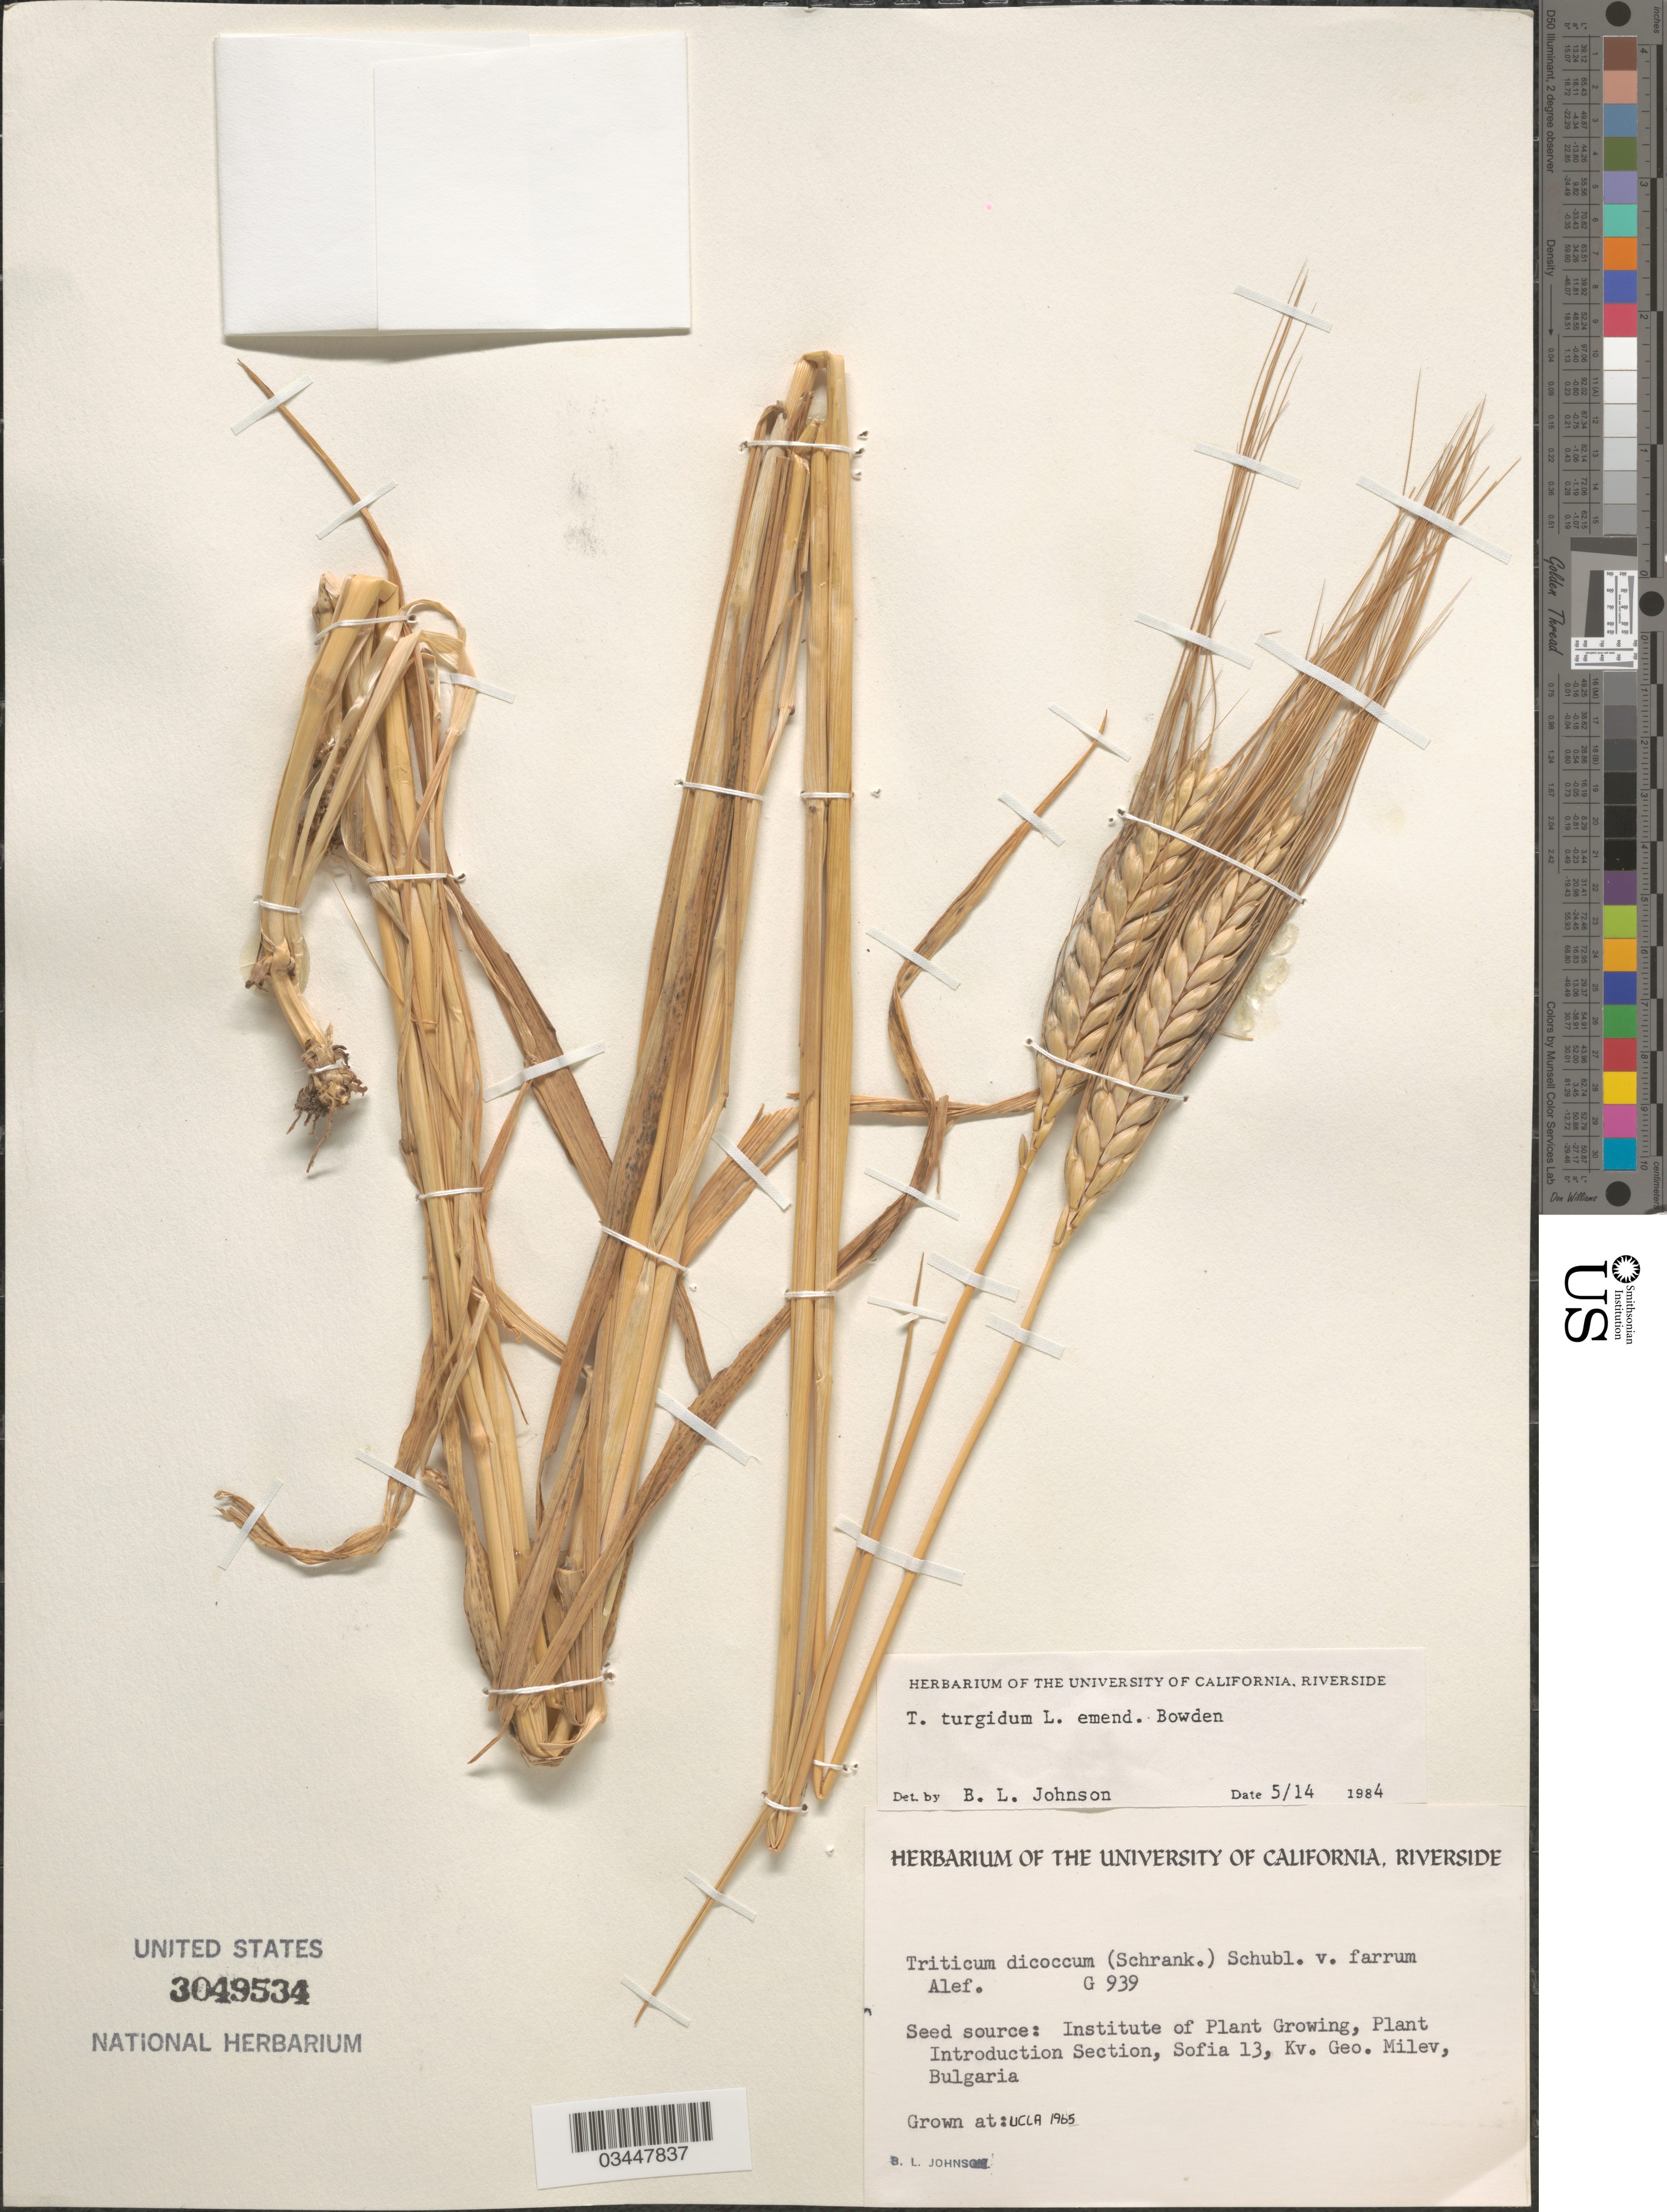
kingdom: Plantae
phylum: Tracheophyta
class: Liliopsida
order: Poales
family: Poaceae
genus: Triticum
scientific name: Triticum turgidum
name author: L.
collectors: B. Johnson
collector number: G939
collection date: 1965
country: United States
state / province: California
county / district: Los Angeles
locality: UCLA.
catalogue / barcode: US 3049534